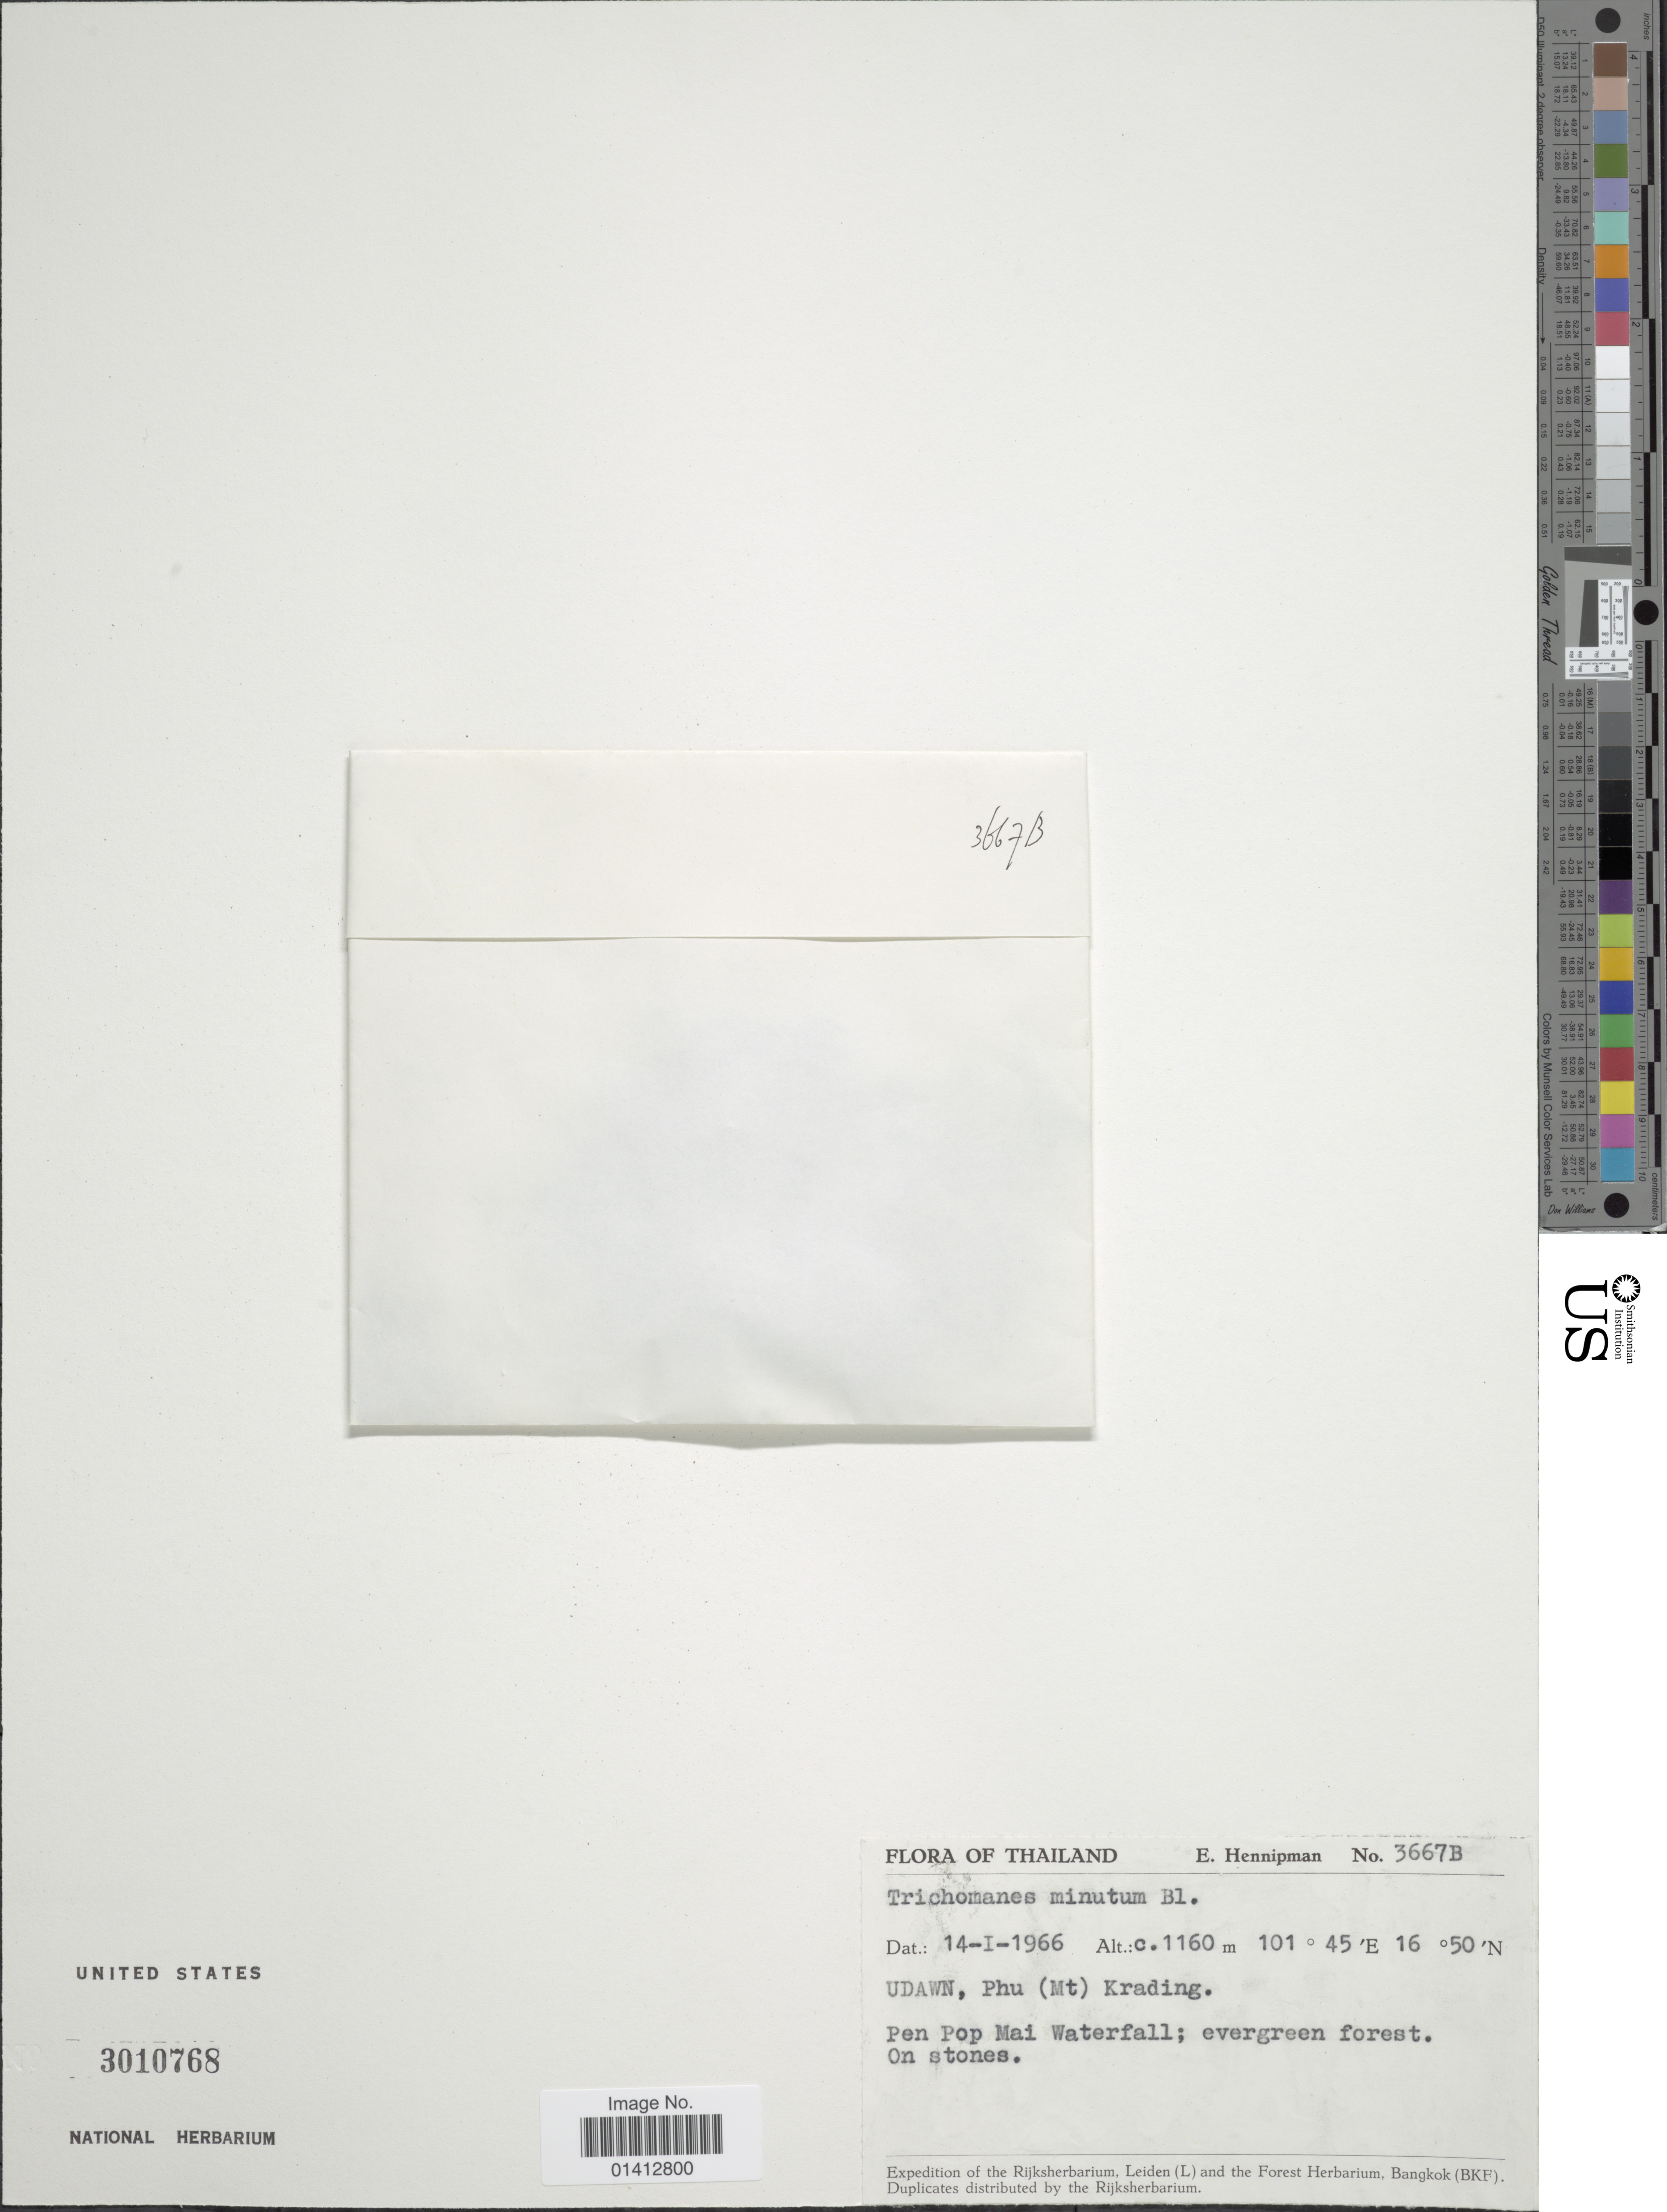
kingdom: Plantae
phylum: Tracheophyta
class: Polypodiopsida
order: Hymenophyllales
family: Hymenophyllaceae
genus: Crepidomanes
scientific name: Crepidomanes minutum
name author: (Blume) K. Iwats.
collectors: E. Hennipman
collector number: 3667B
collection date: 1966-01-14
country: Thailand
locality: Udawn, Phu (Mt) Krading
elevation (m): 1160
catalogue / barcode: US 3010768